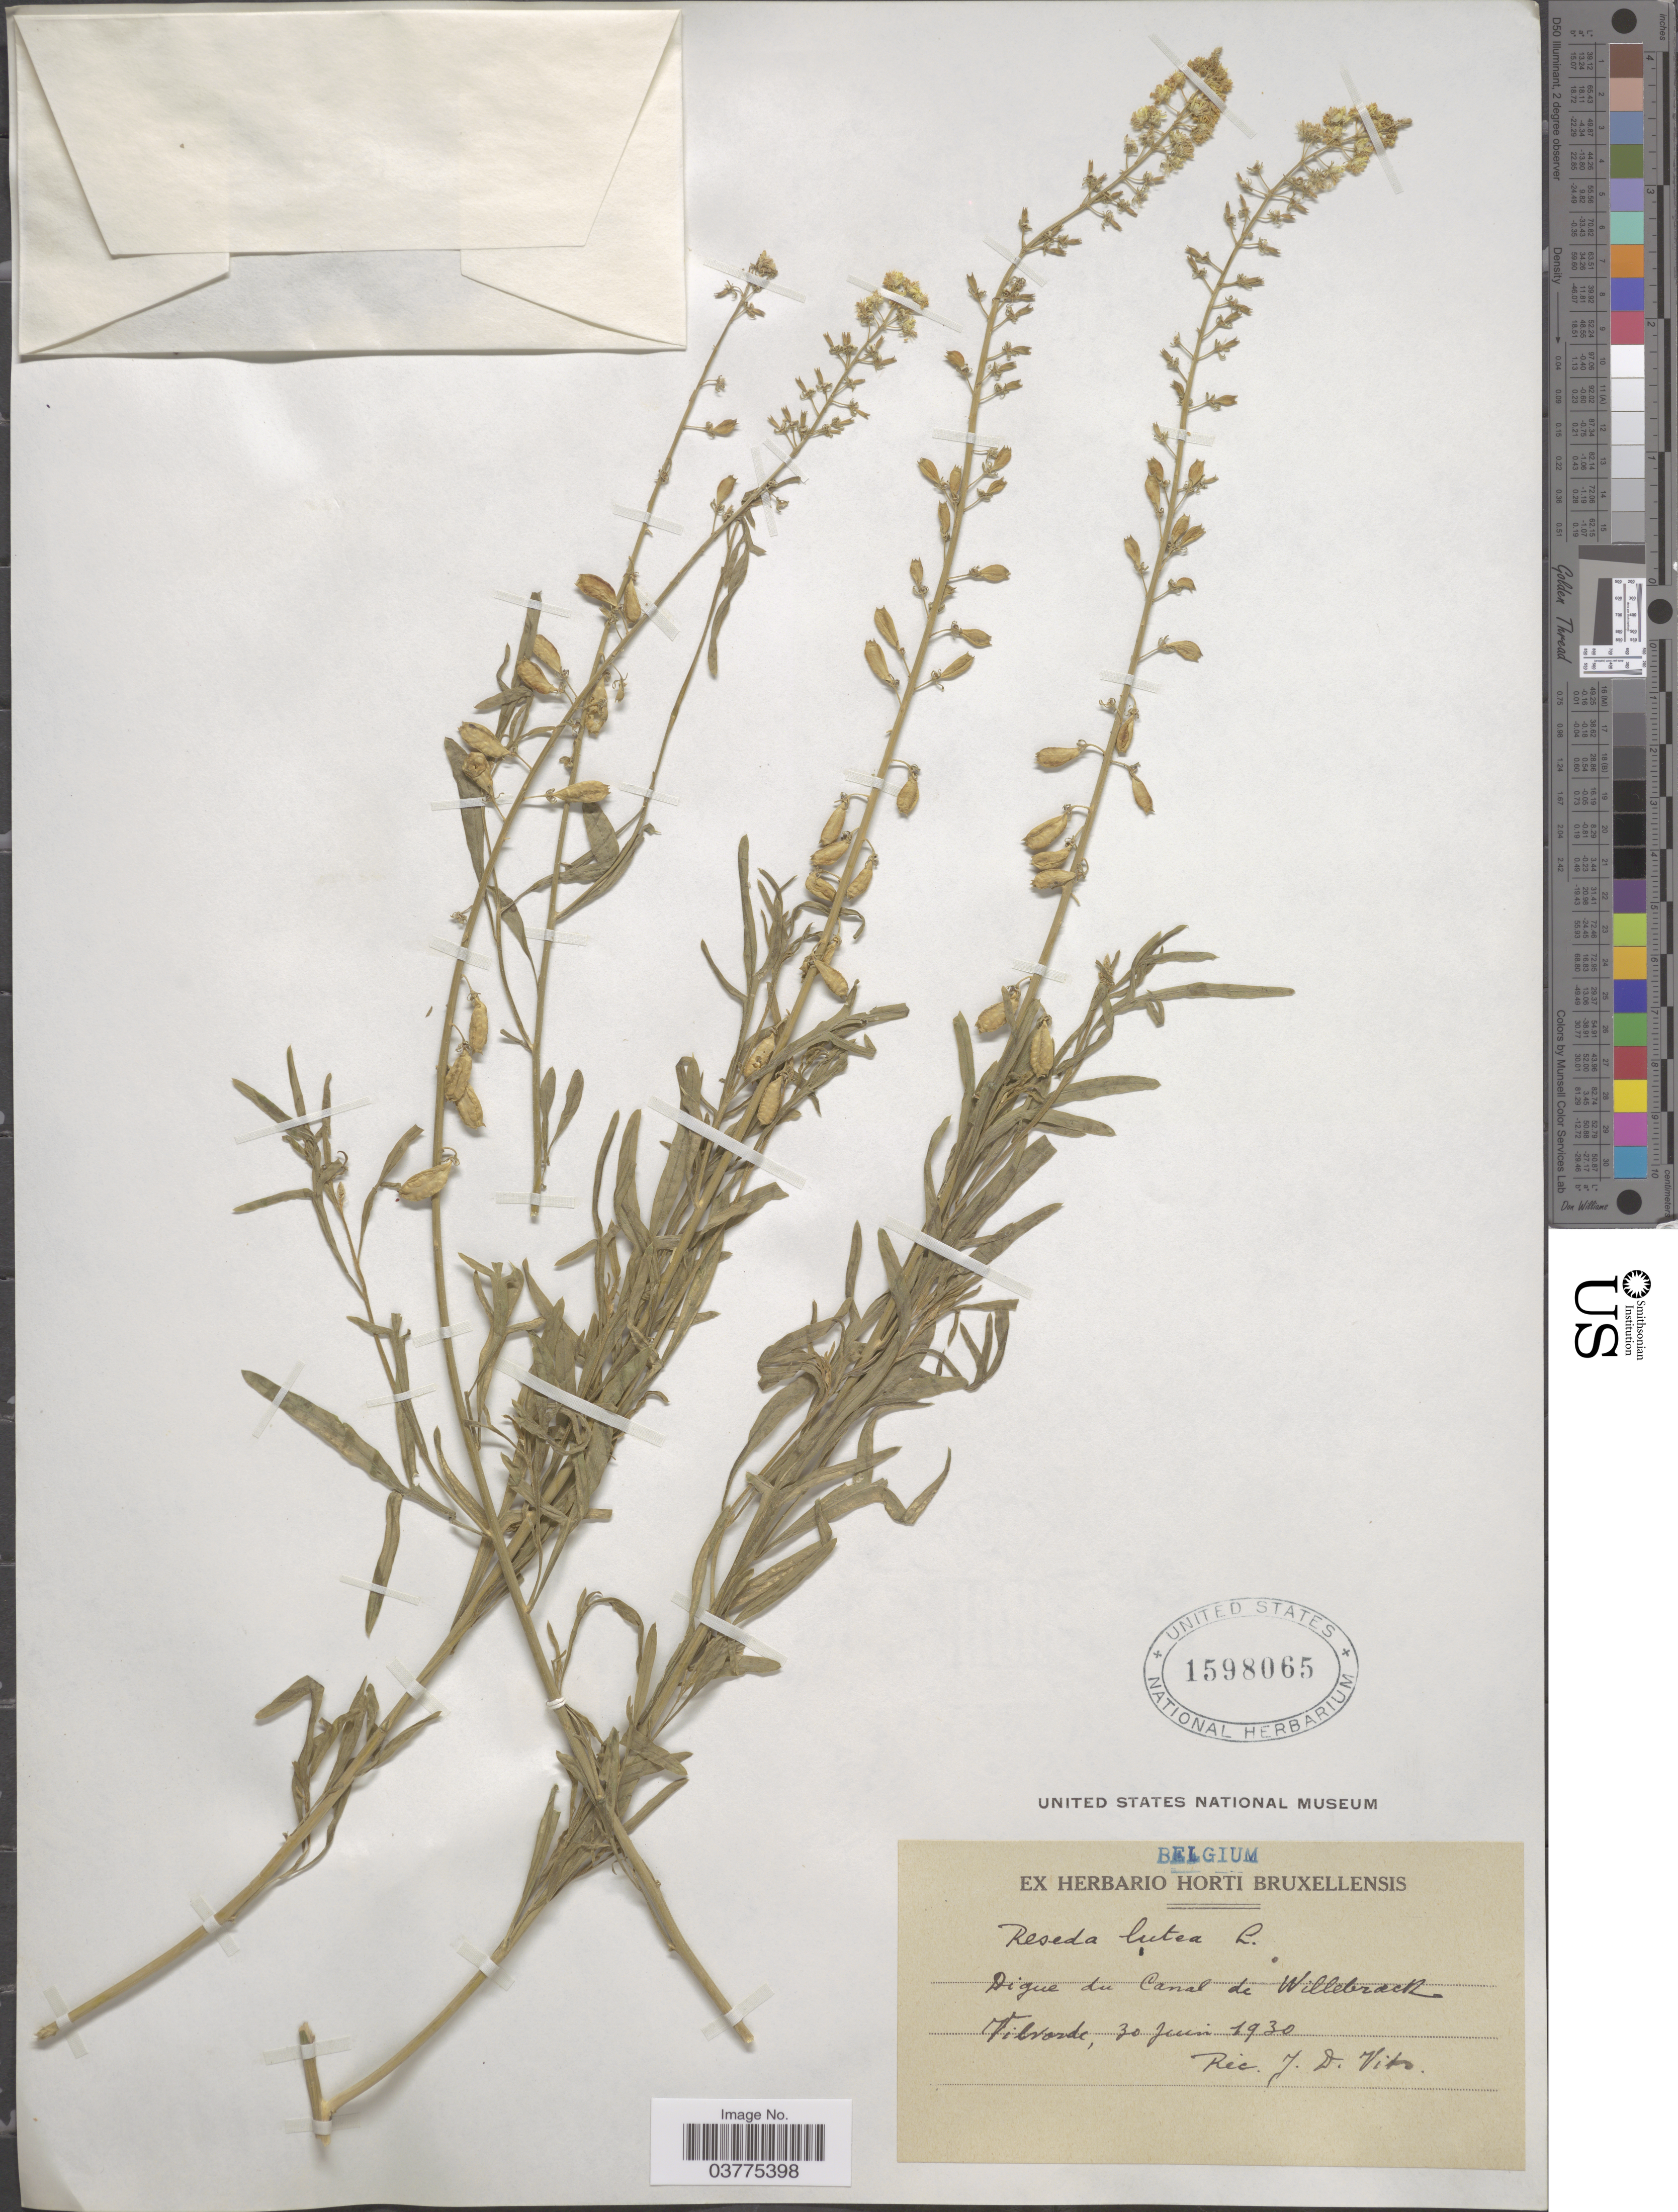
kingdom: Plantae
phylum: Tracheophyta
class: Magnoliopsida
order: Brassicales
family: Resedaceae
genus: Reseda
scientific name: Reseda lutea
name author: L.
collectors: ex herb. Horti Bruxellensis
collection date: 1930-06-30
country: Belgium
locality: Digue du Canal de Willebroek. Vilvorde.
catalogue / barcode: US 1598065